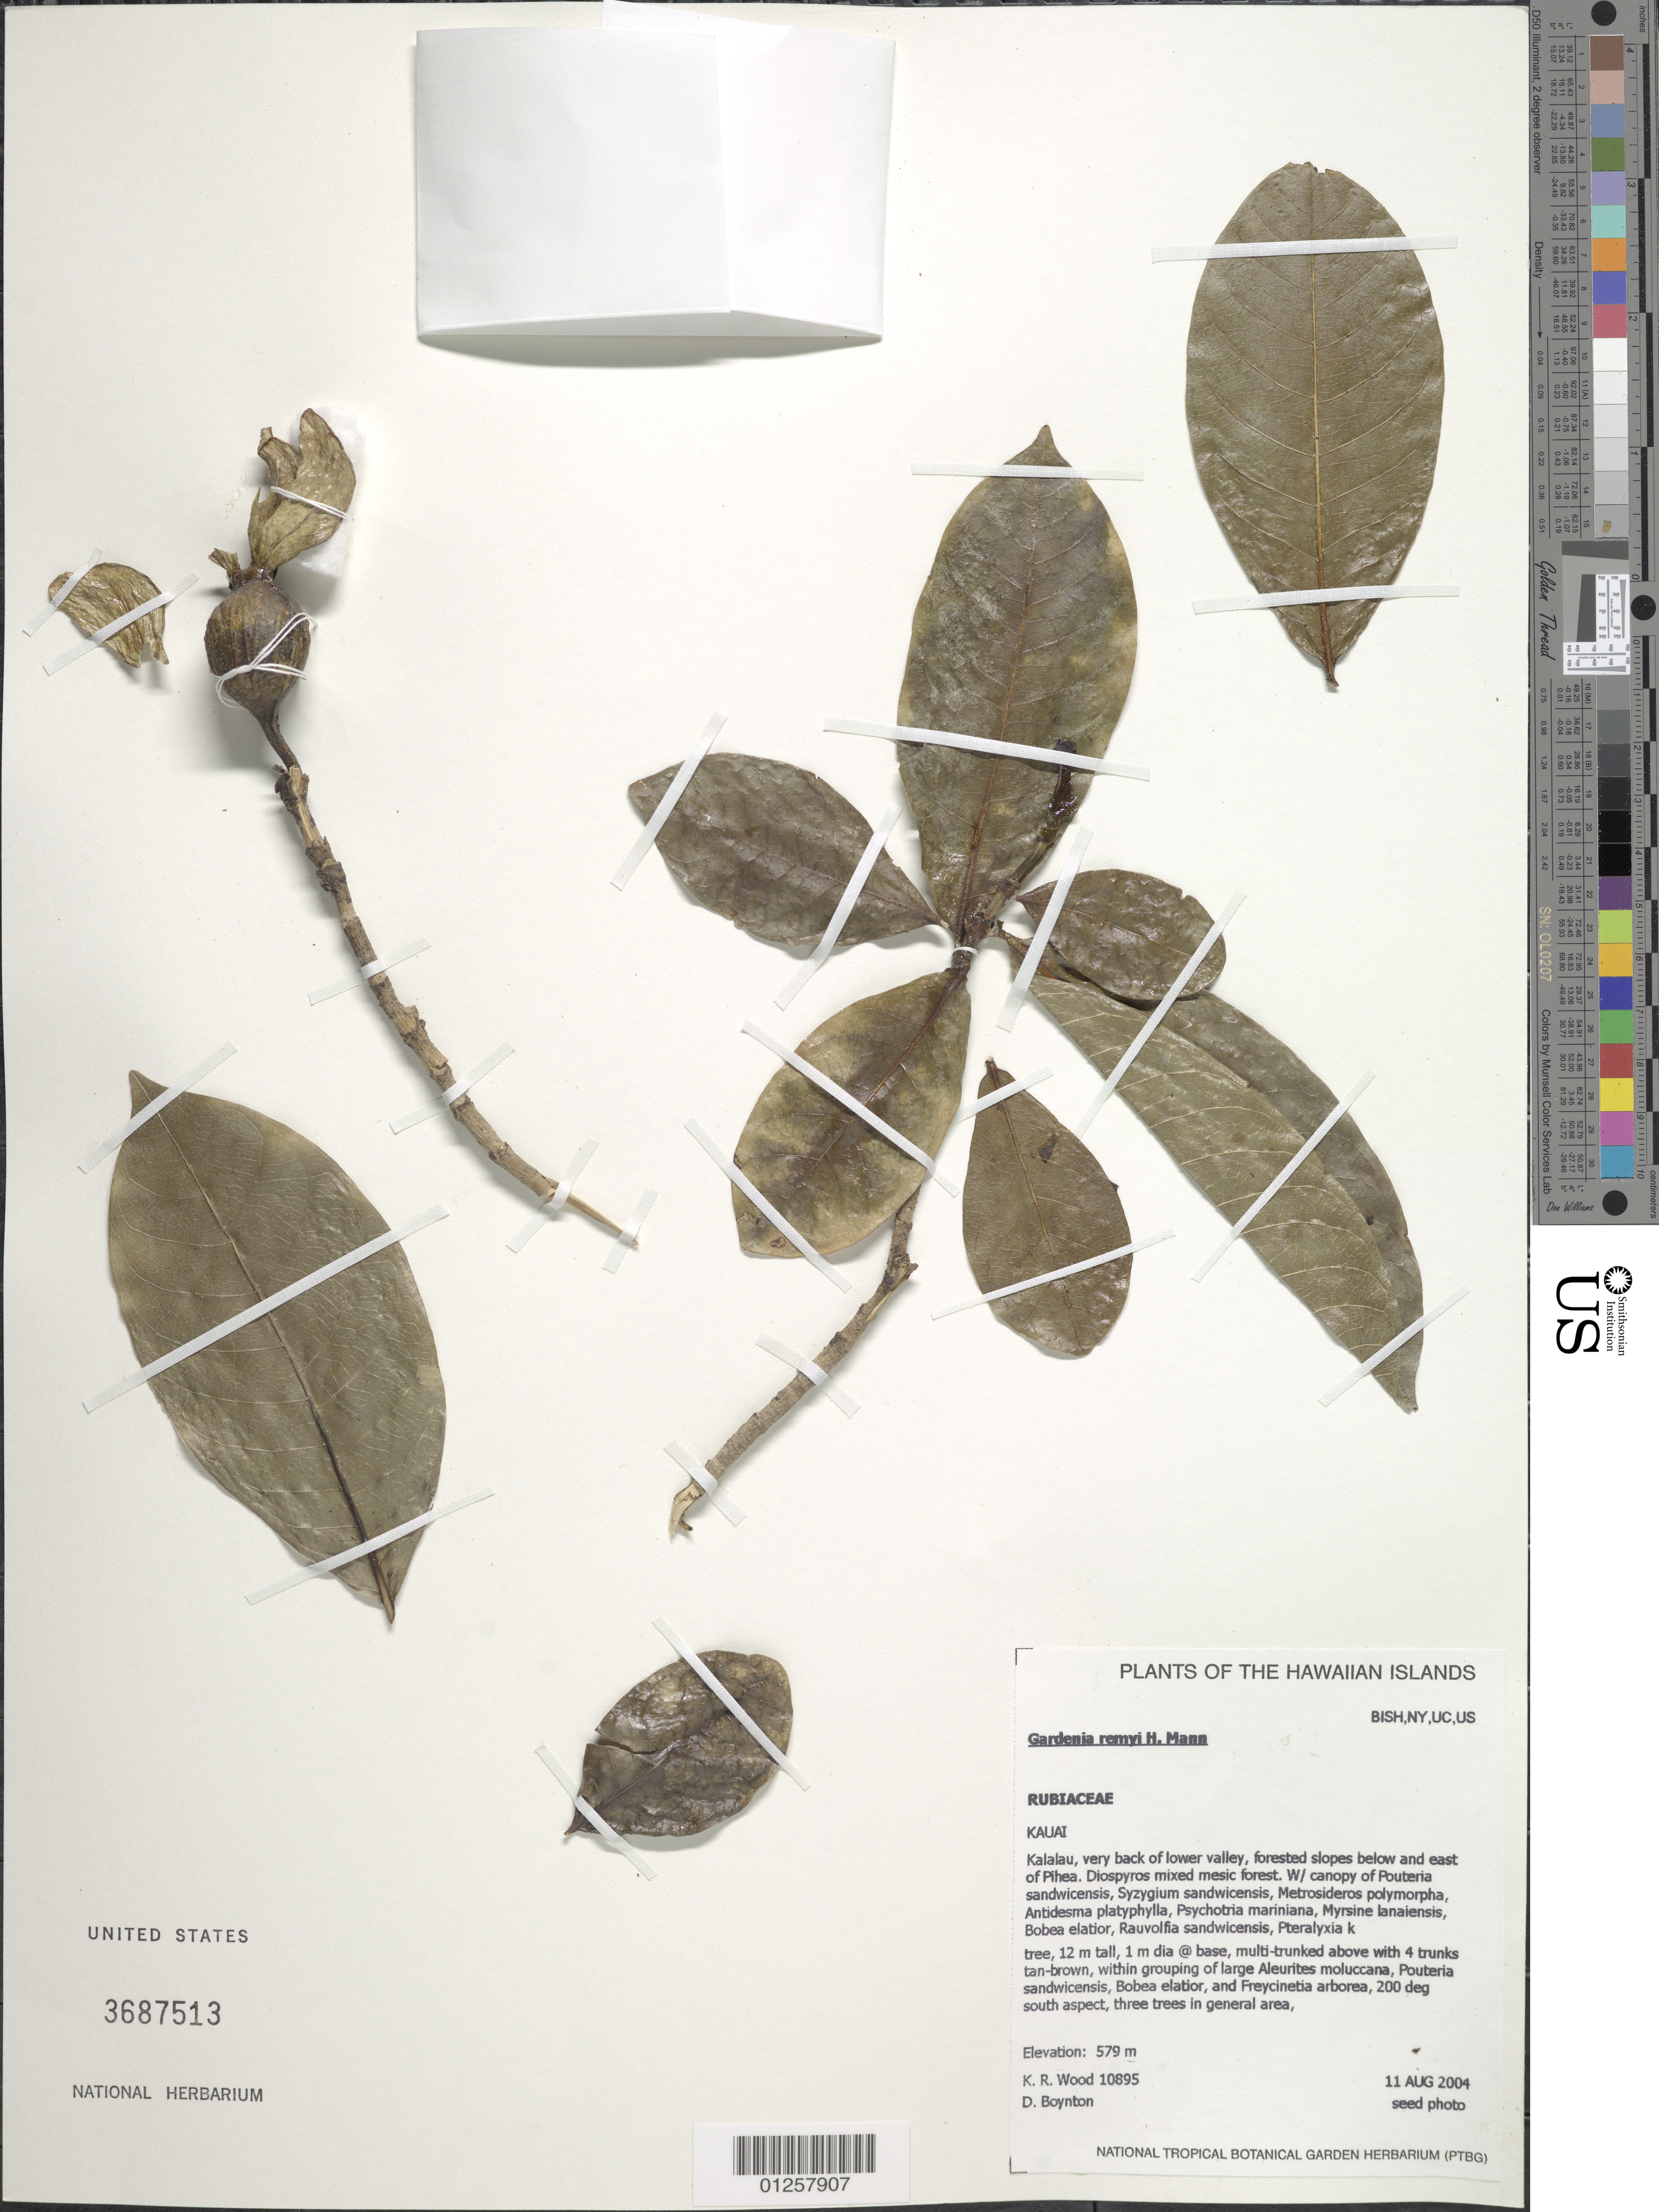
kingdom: Plantae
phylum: Tracheophyta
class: Magnoliopsida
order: Gentianales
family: Rubiaceae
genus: Gardenia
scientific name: Gardenia remyi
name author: H. Mann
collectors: K. R. Wood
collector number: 10897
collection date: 2004-08-11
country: United States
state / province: Hawaii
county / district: Kaui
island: Kaua'i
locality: Kalalau, very back of lower valley, forested slopes below and east of Pihea.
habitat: Mesic forest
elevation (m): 579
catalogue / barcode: US 3687513